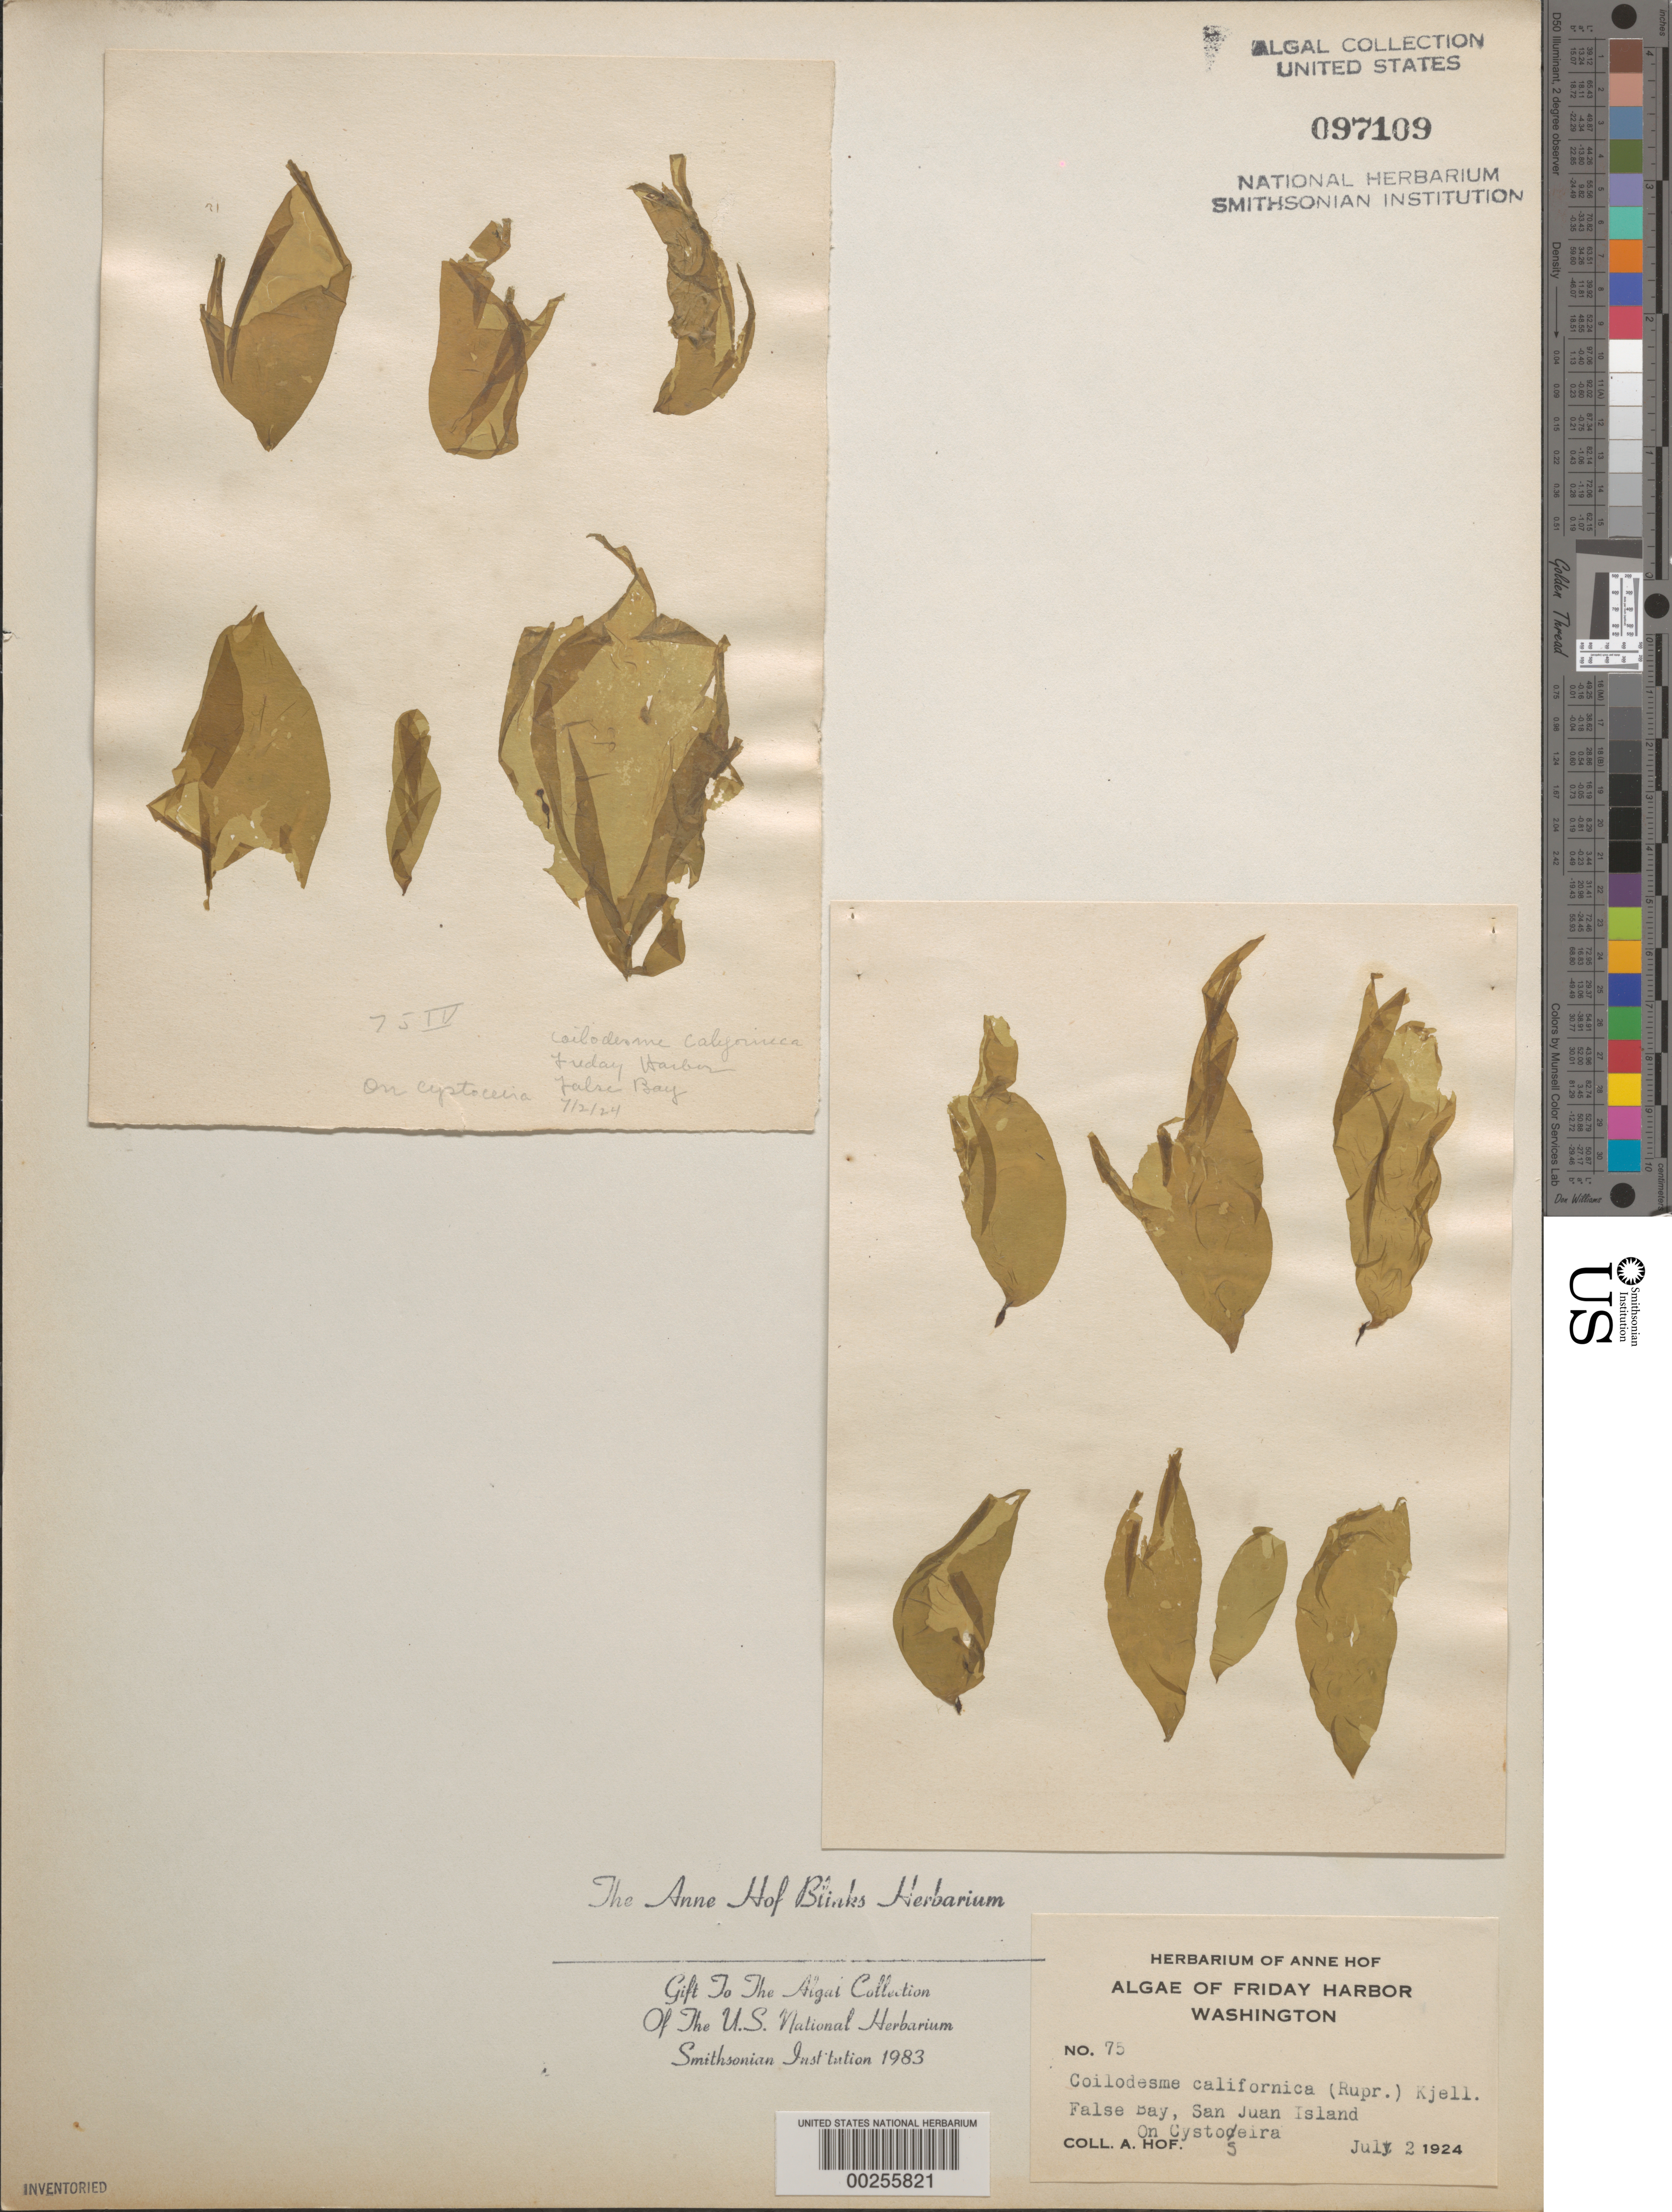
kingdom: Chromista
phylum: Ochrophyta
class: Phaeophyceae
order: Ectocarpales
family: Chordariaceae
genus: Coilodesme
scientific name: Coilodesme californica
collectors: A. Blinks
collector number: AHB 75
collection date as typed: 02 Jul 1924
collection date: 1924-07-02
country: United States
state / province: Washington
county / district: San Juan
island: San Juan Island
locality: False Bay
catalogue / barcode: US 97109